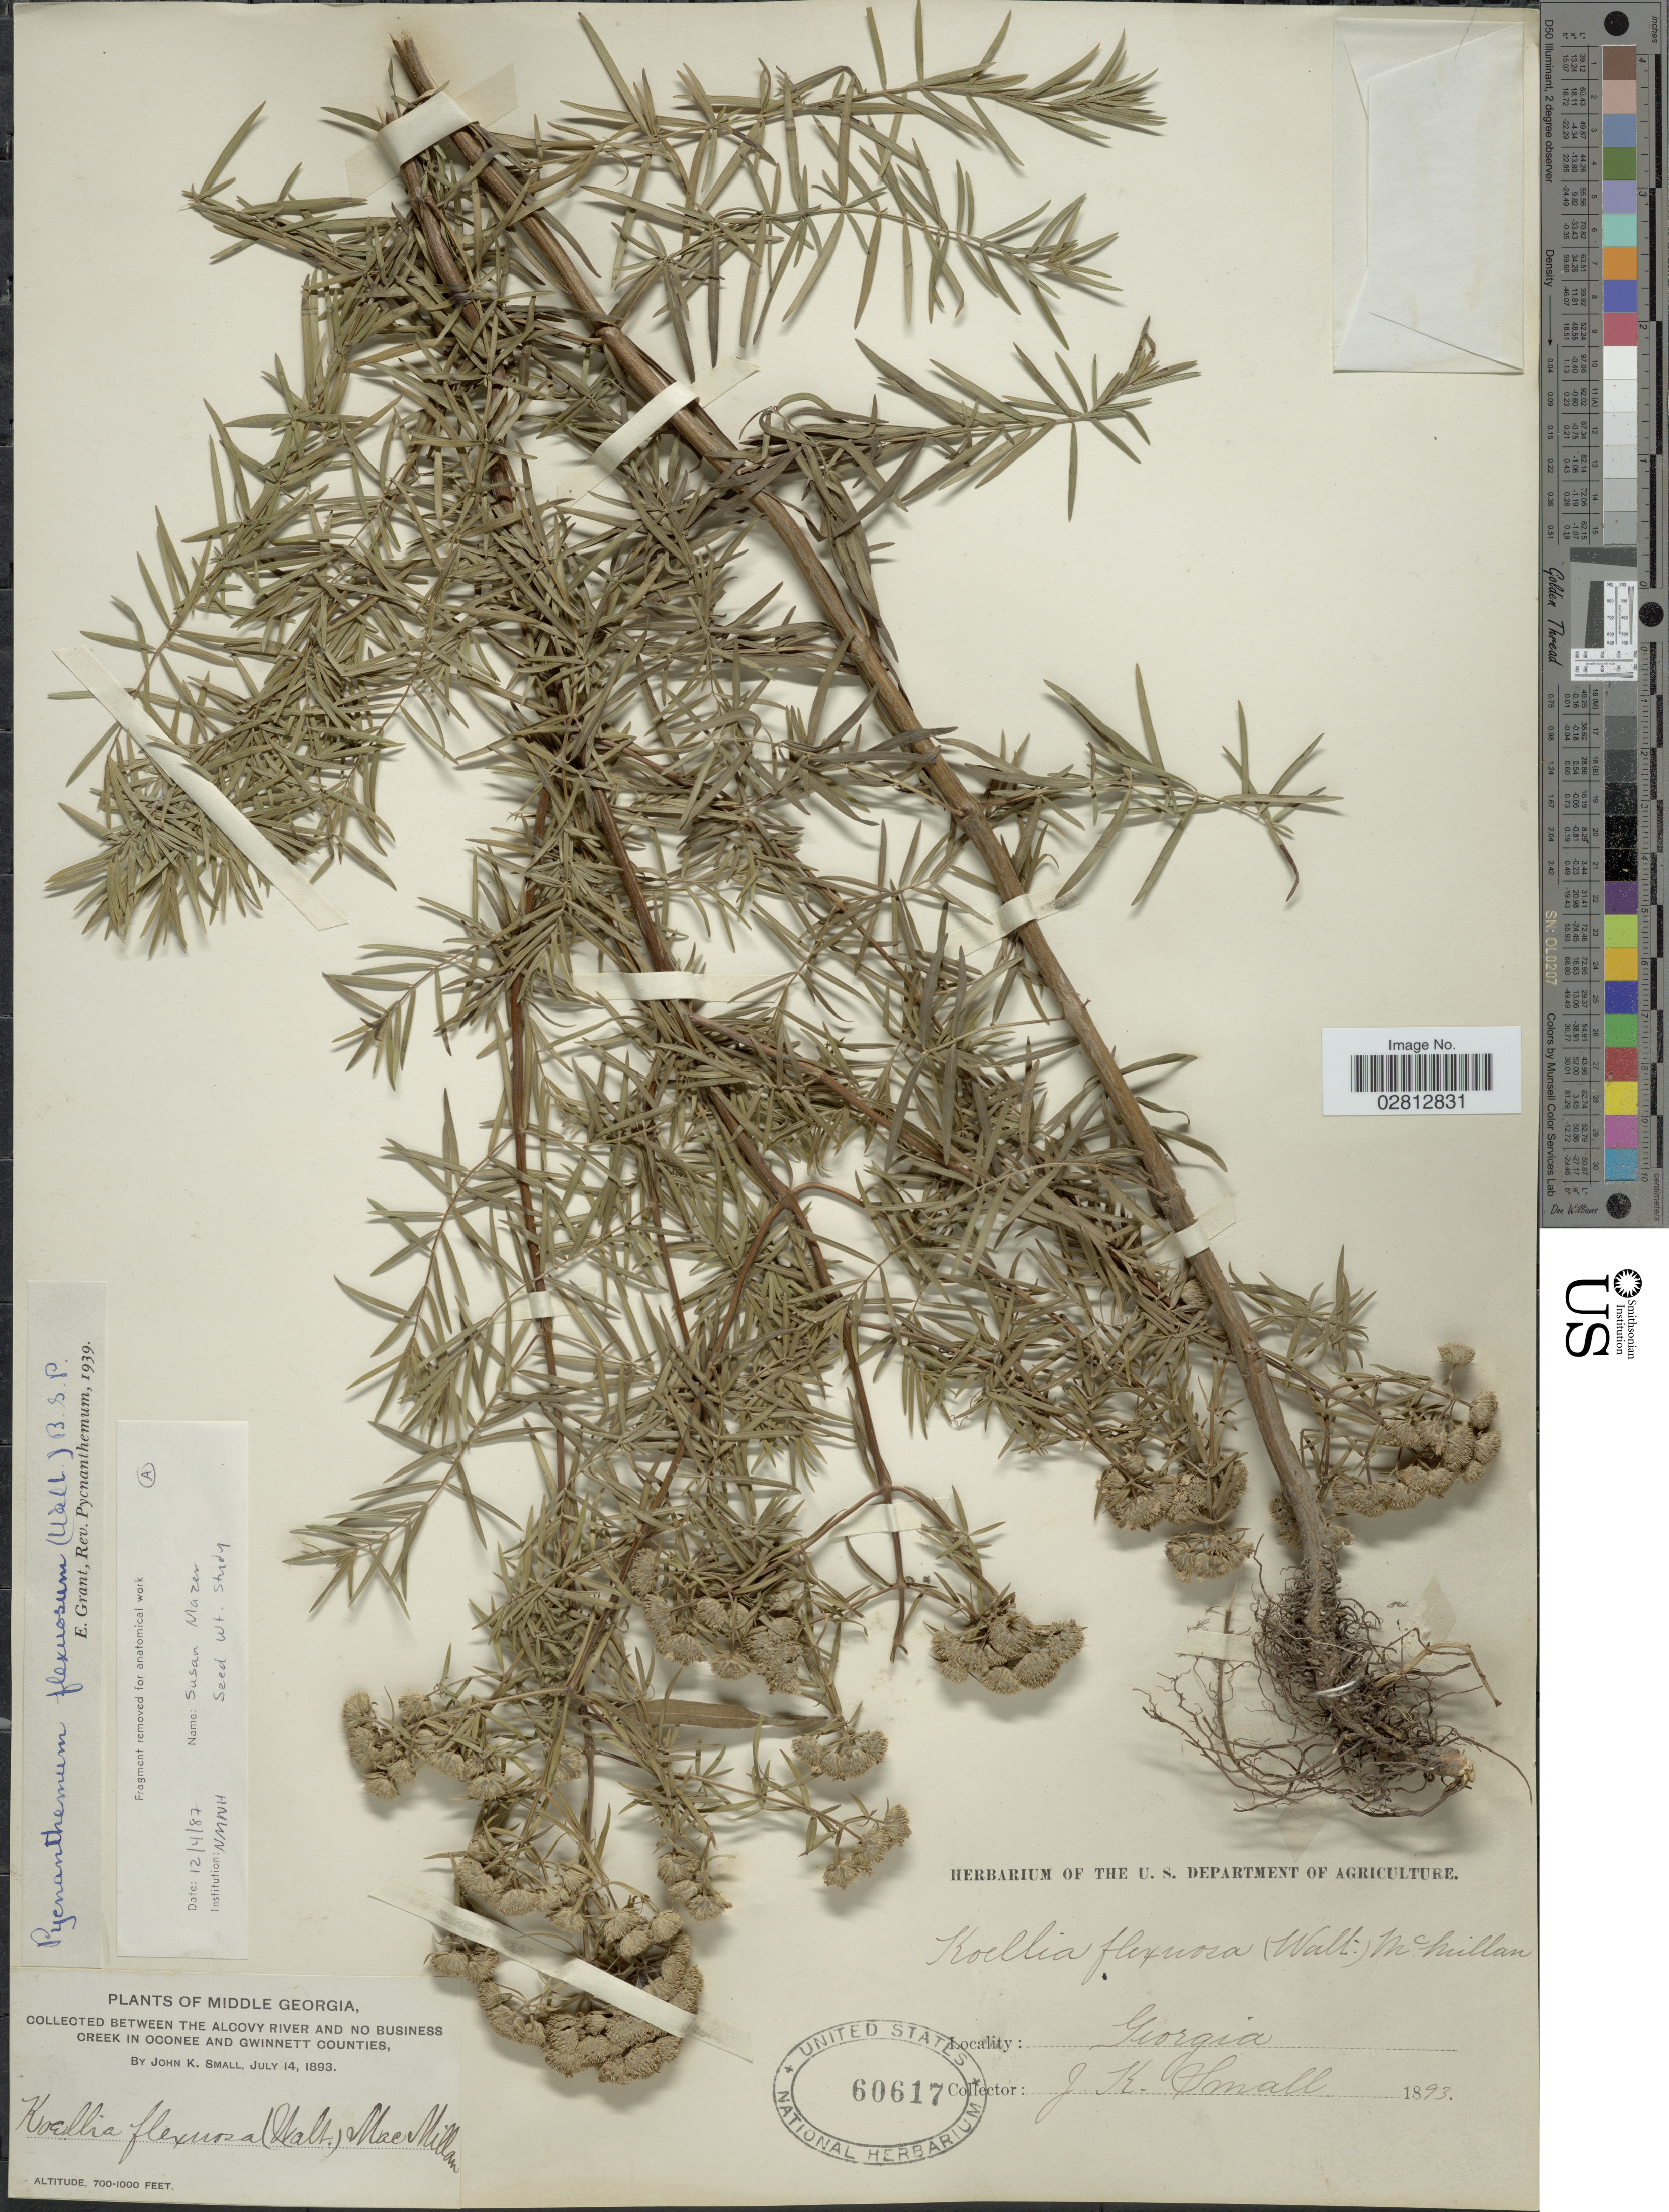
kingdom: Plantae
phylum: Tracheophyta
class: Magnoliopsida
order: Lamiales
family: Lamiaceae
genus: Pycnanthemum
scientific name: Pycnanthemum tenuifolium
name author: Schrad.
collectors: J. K. Small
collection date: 1893-07-14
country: United States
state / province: Georgia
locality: Middle Georgia. Between the Alcovy River and No Business Creek in Oconee and Gwinnett Counties.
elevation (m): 213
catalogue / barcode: US 60617